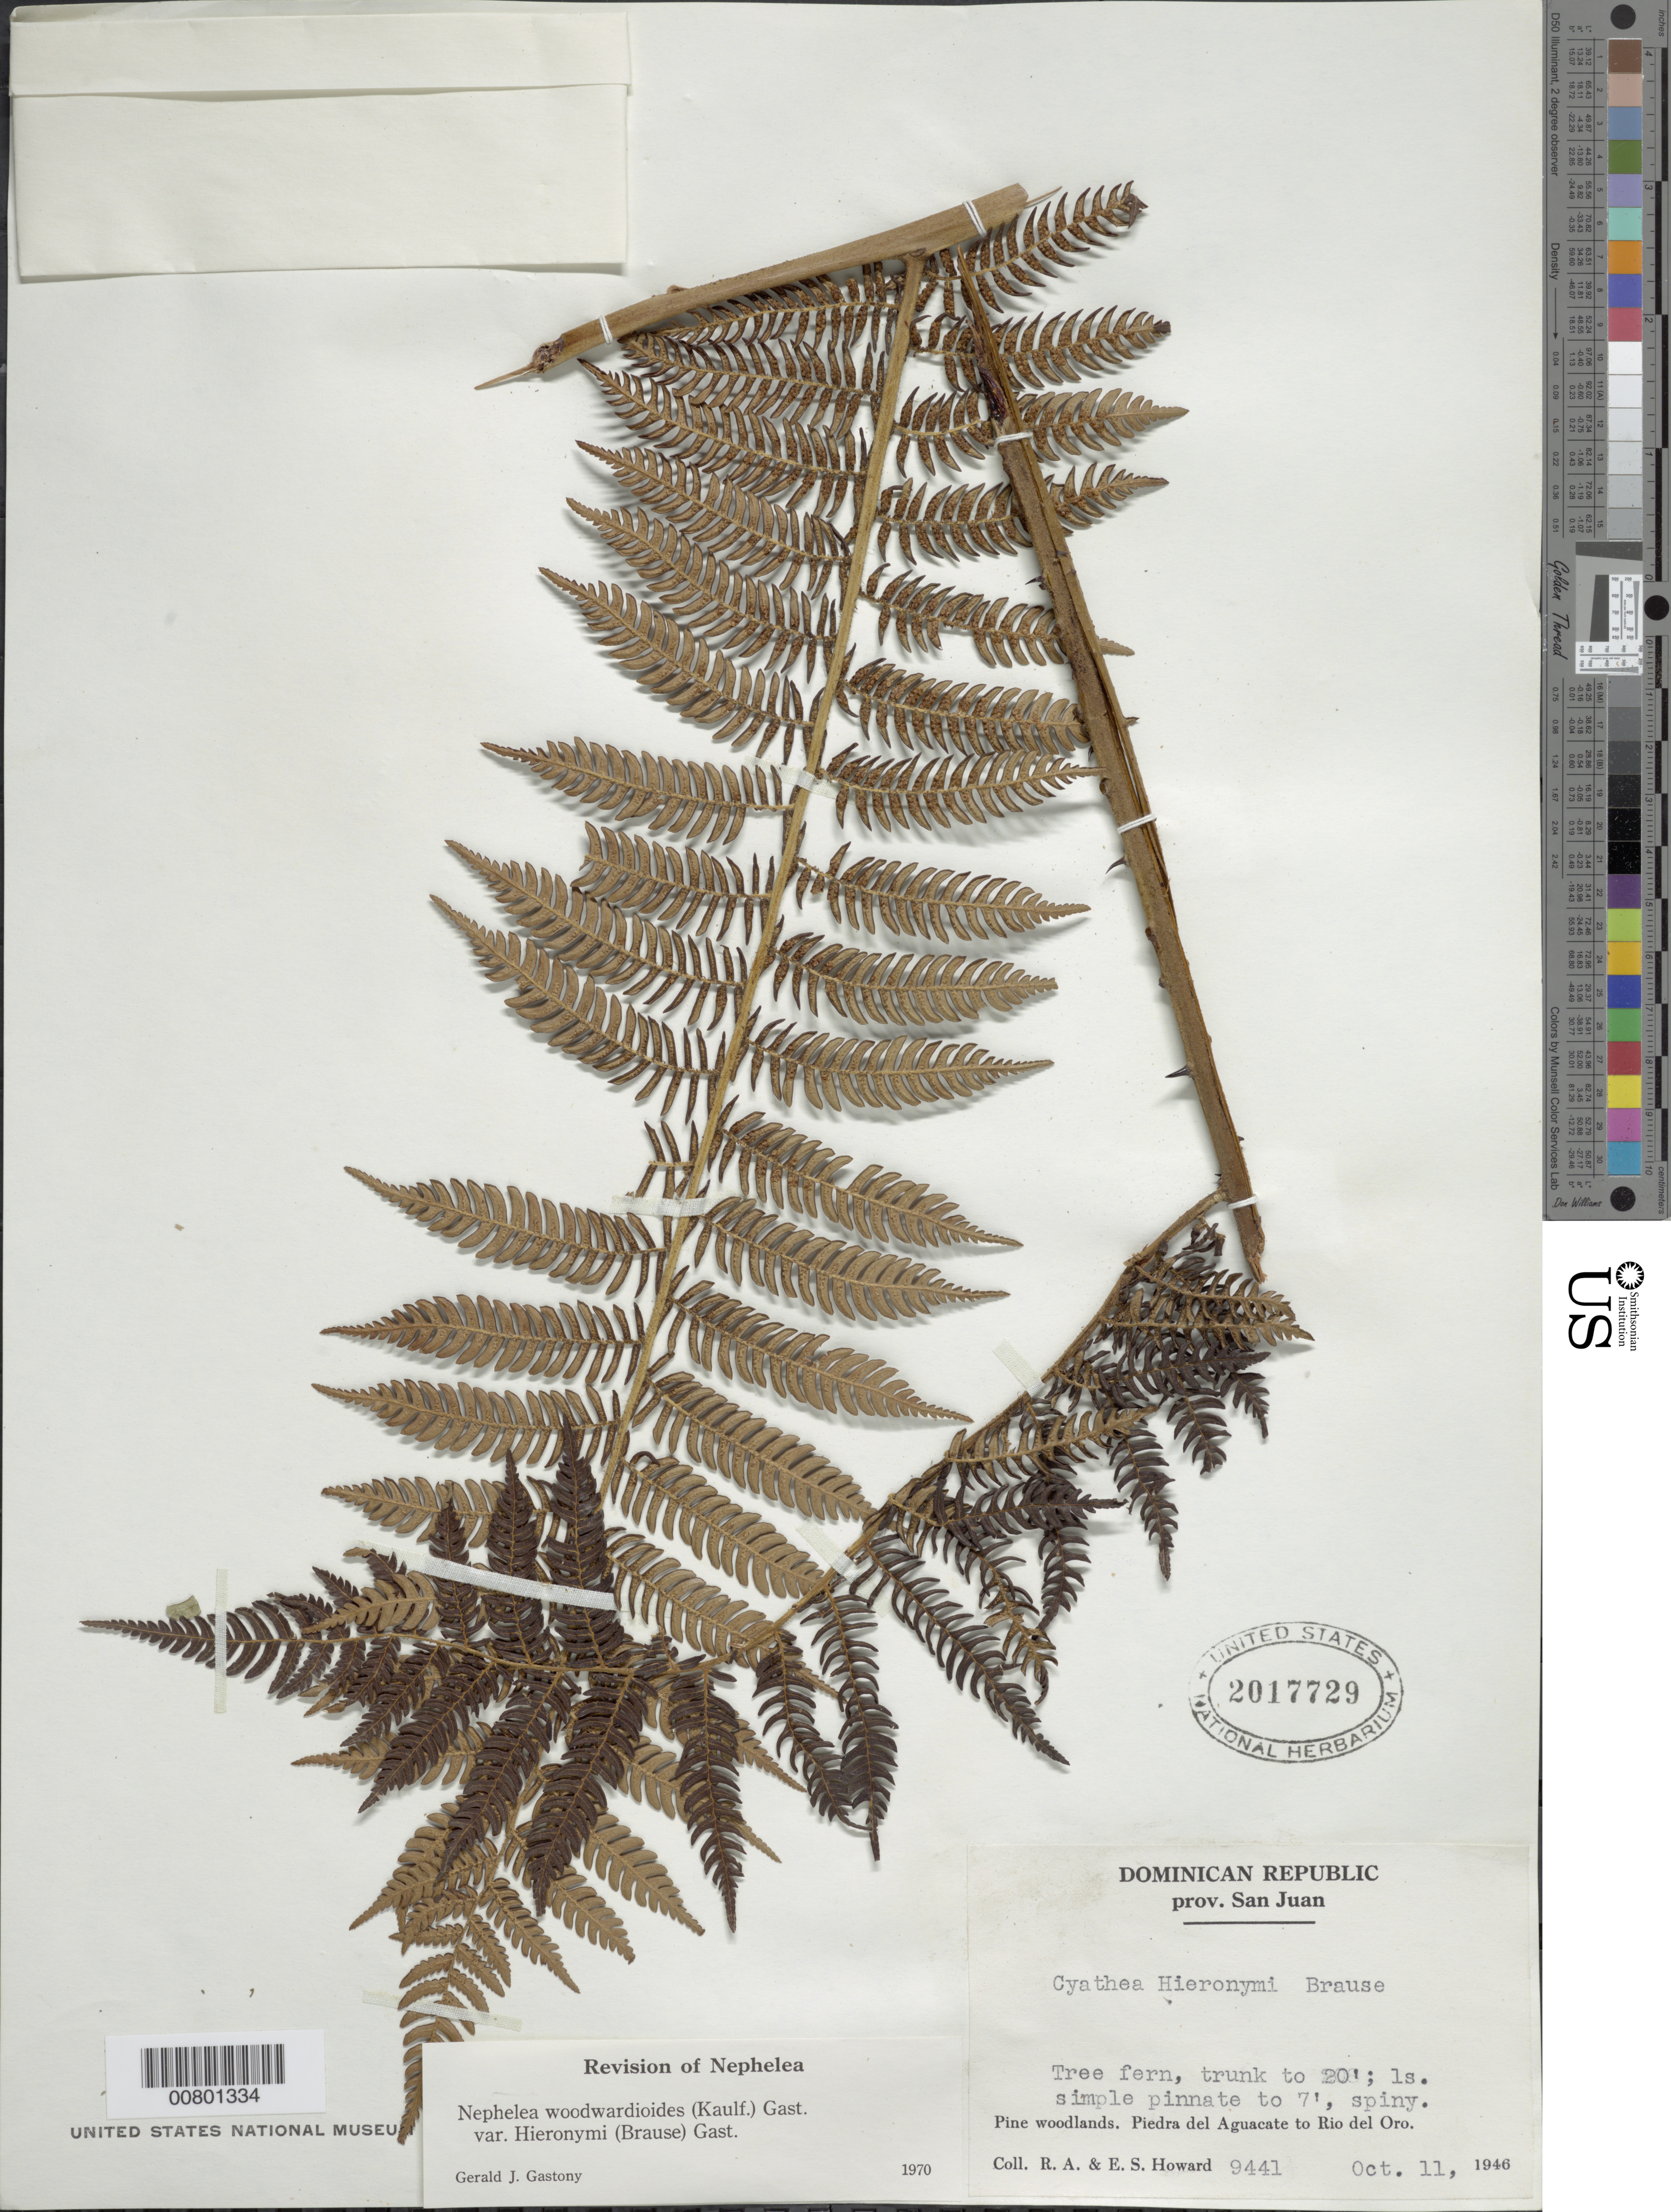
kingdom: Plantae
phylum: Tracheophyta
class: Polypodiopsida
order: Cyatheales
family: Cyatheaceae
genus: Alsophila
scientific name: Alsophila woodwardioides var. hieronymii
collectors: R. A. Howard & E. S. Howard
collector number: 9441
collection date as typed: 11 Oct 1946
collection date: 1946-10-11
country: Dominican Republic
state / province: San Juan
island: Hispaniola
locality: Piedra del Aguacate to Rio del Oro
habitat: Pine woodlands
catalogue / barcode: US 2017729